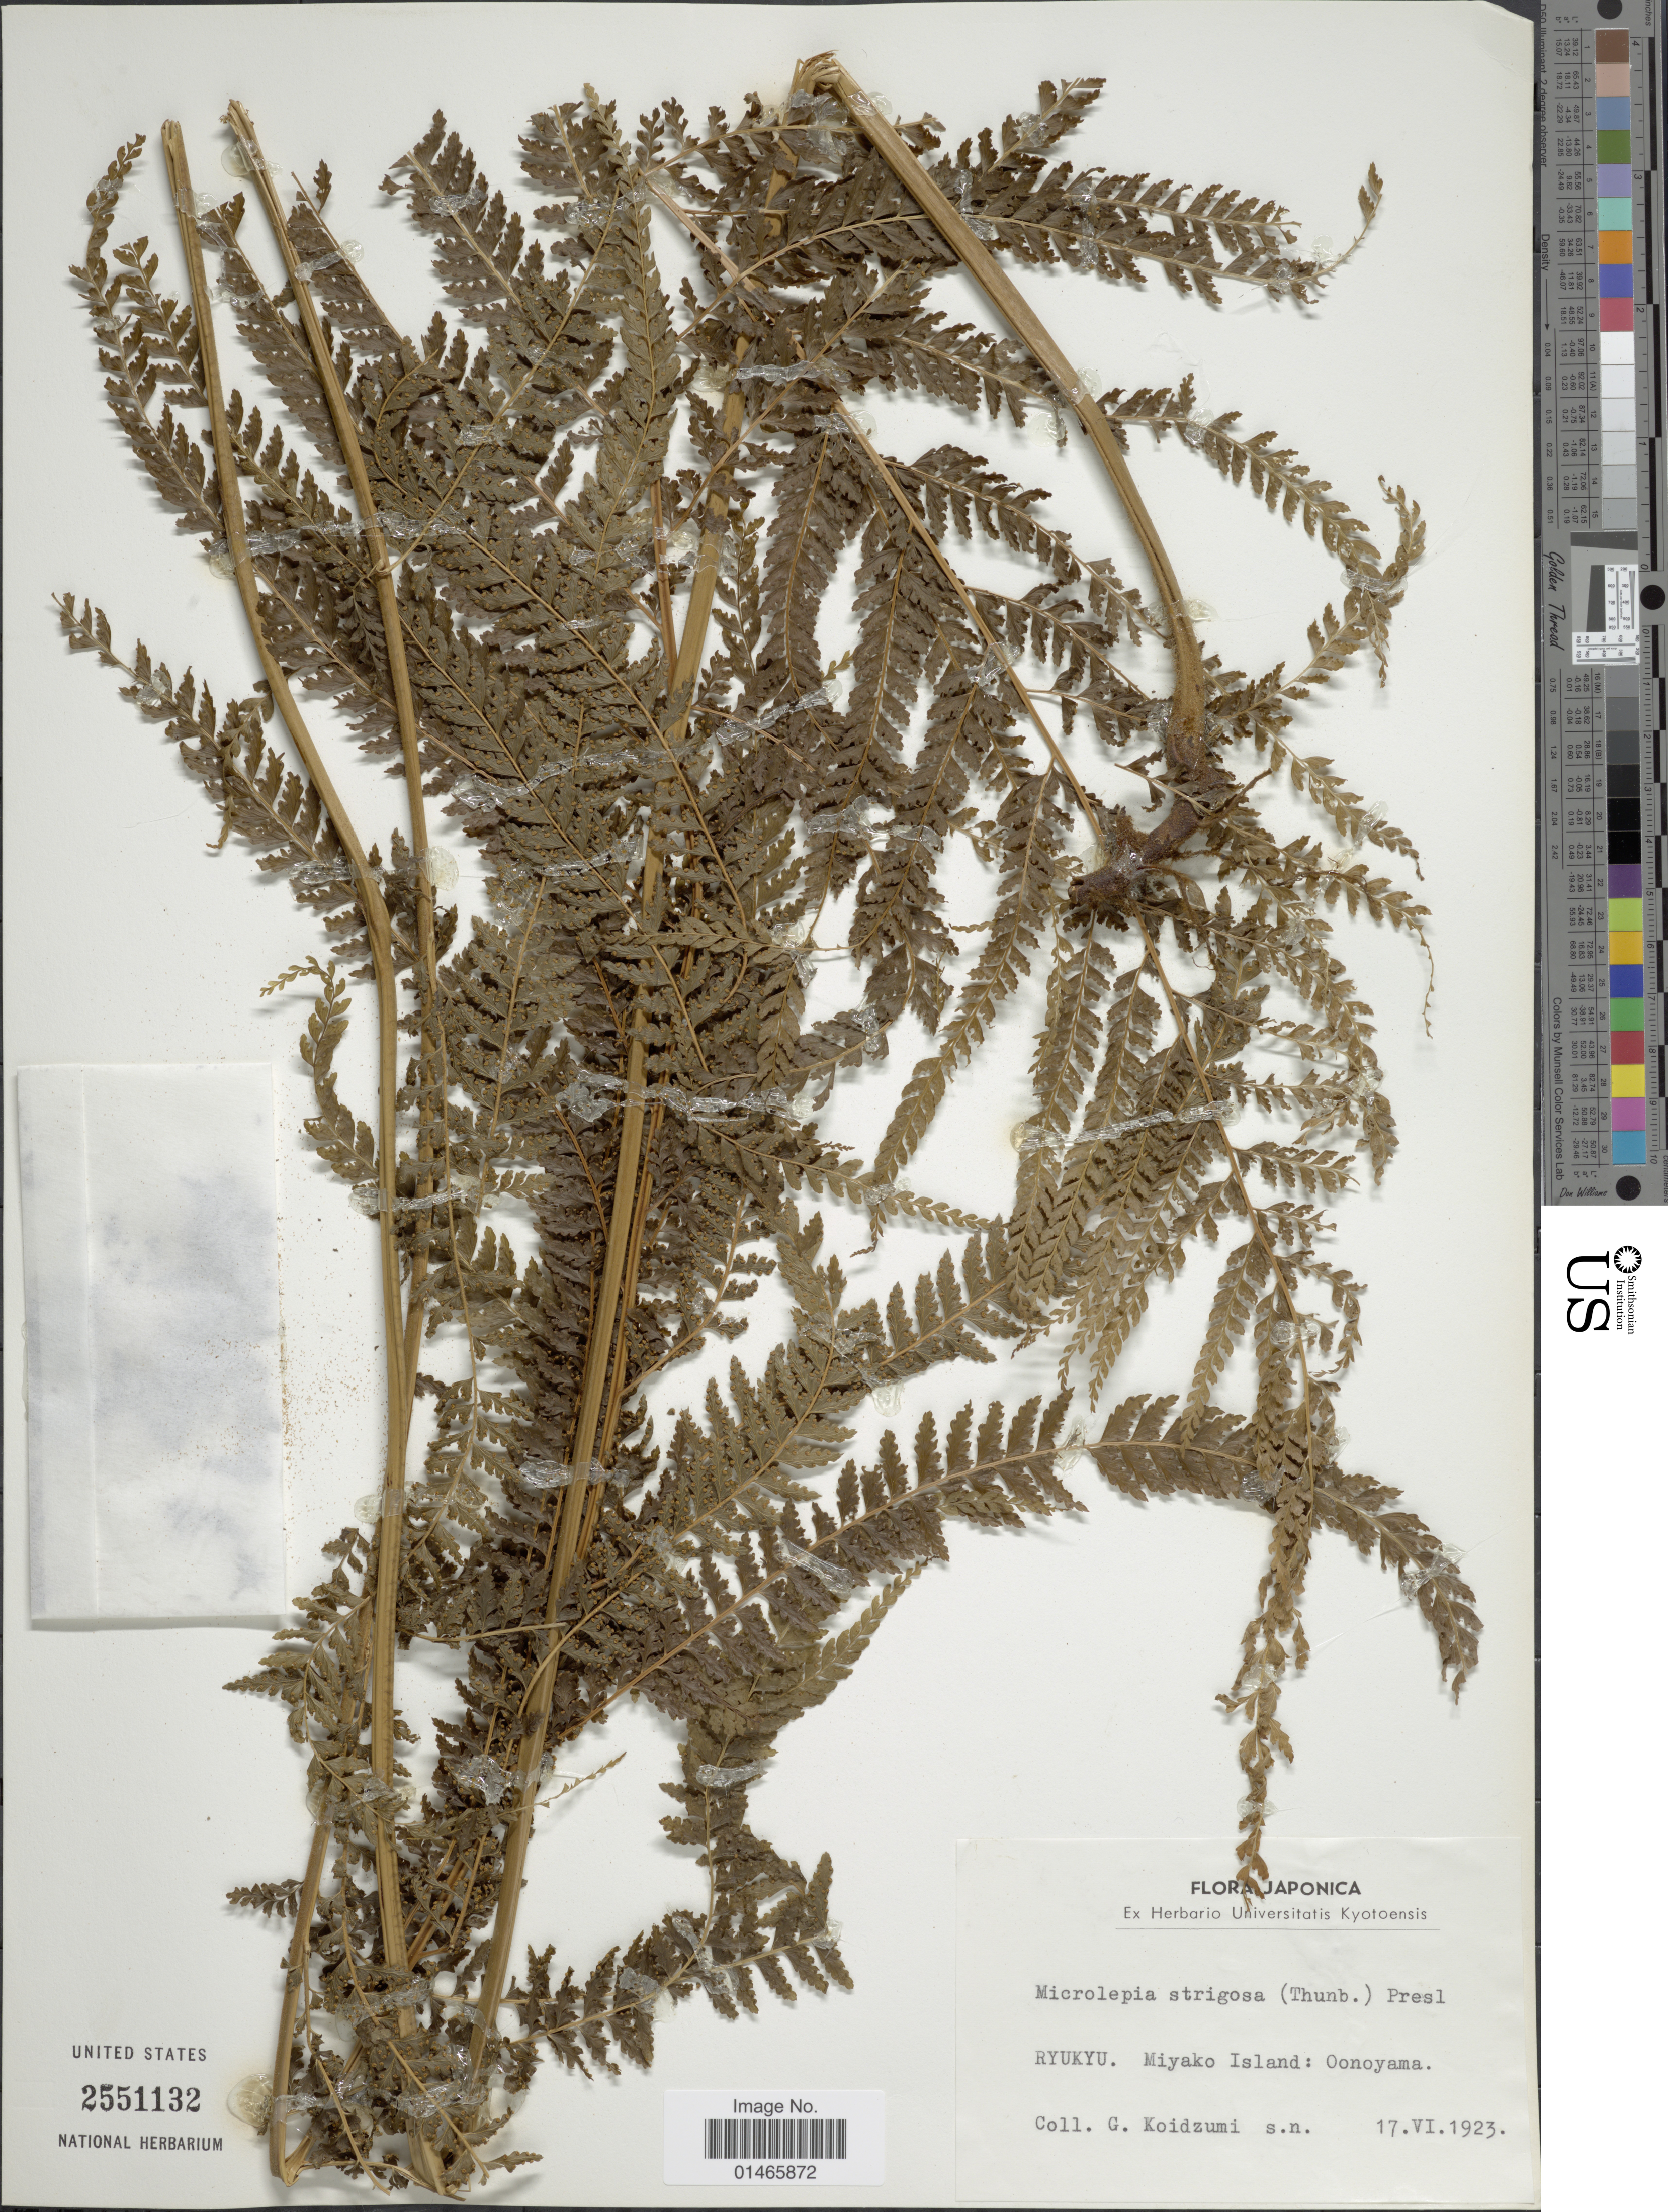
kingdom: Plantae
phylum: Tracheophyta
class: Polypodiopsida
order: Polypodiales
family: Dennstaedtiaceae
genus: Microlepia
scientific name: Microlepia strigosa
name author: (Thunb.) J. Presl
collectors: G. Koidzumi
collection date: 1923-06-17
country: Japan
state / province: Okinawa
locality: Ryukyu, Miyako Island: Oonoyama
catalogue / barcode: US 2551132